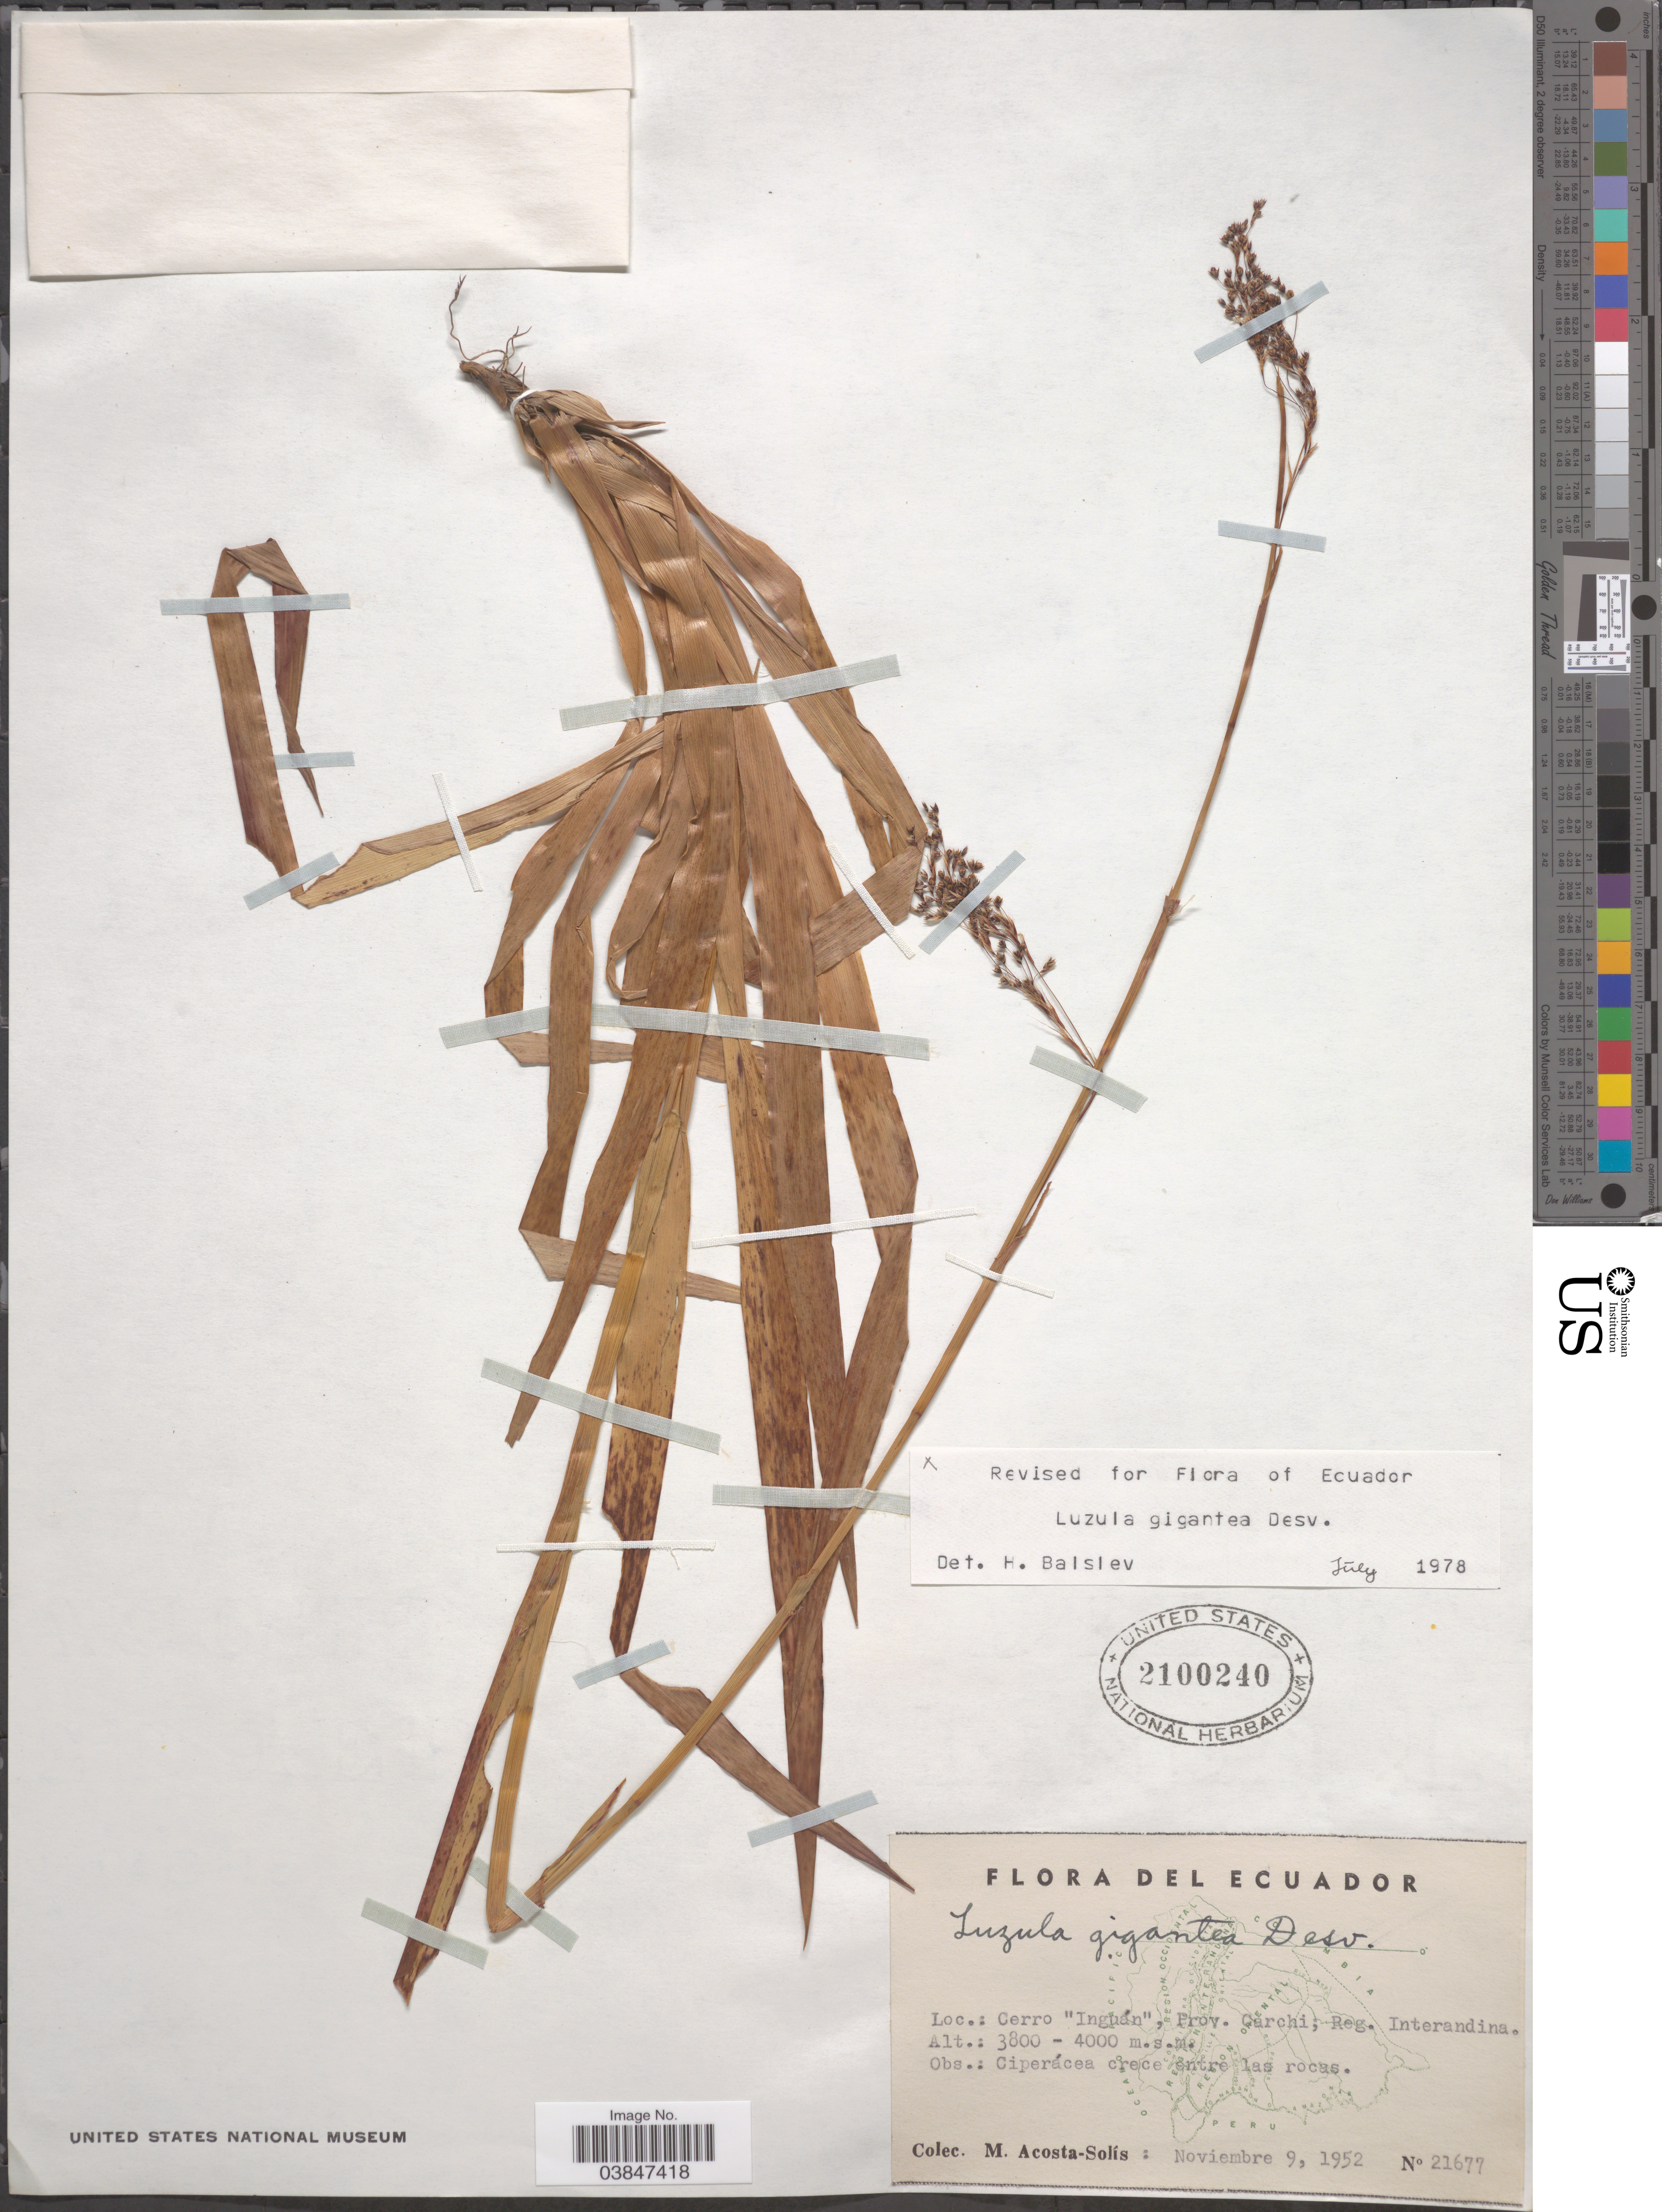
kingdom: Plantae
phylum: Tracheophyta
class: Liliopsida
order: Poales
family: Juncaceae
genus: Luzula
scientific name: Luzula gigantea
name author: Desv.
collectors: M. Acosta Solis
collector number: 21677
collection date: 1952-11-09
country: Ecuador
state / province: Carchi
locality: Cerro "Inguán", Reg. Interandina.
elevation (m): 3800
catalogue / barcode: US 2100240